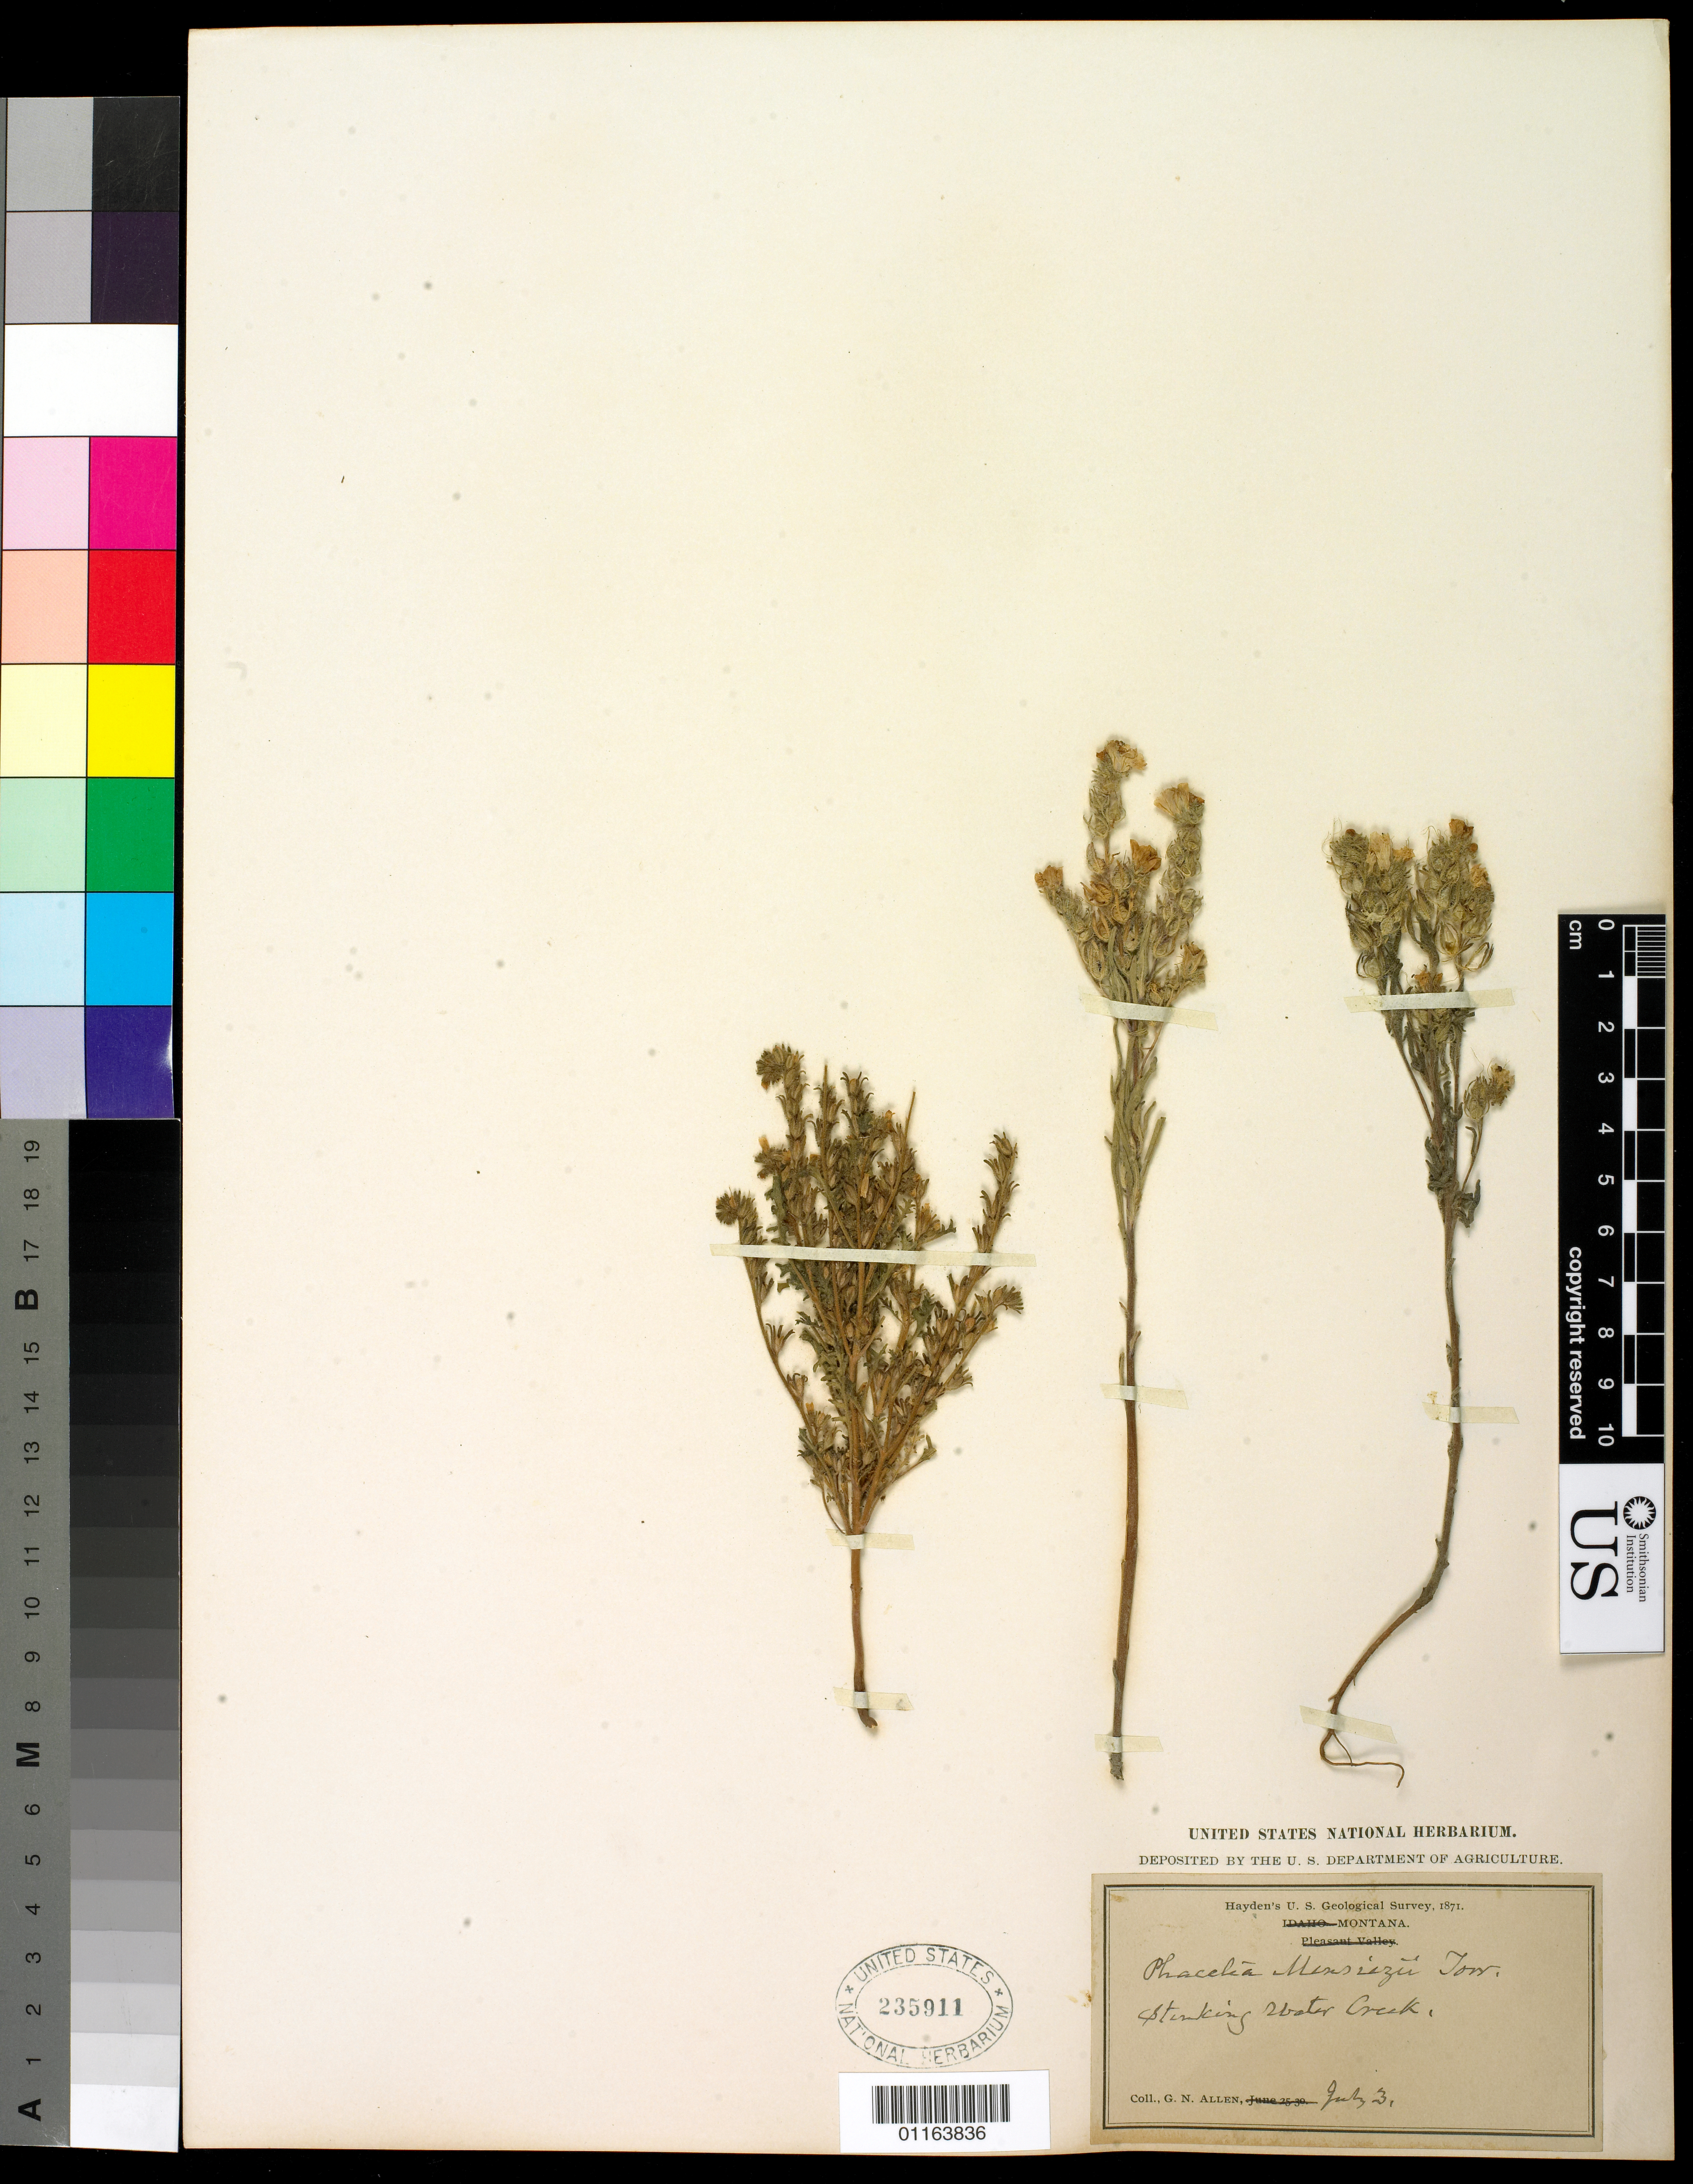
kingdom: Plantae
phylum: Tracheophyta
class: Magnoliopsida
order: Boraginales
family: Hydrophyllaceae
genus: Phacelia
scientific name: Phacelia linearis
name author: (Pursh) Holz.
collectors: G. N. Allen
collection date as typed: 3 Jul 1871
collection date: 1871-07-03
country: United States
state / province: Montana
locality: Stinking Water Creek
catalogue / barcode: US 235911